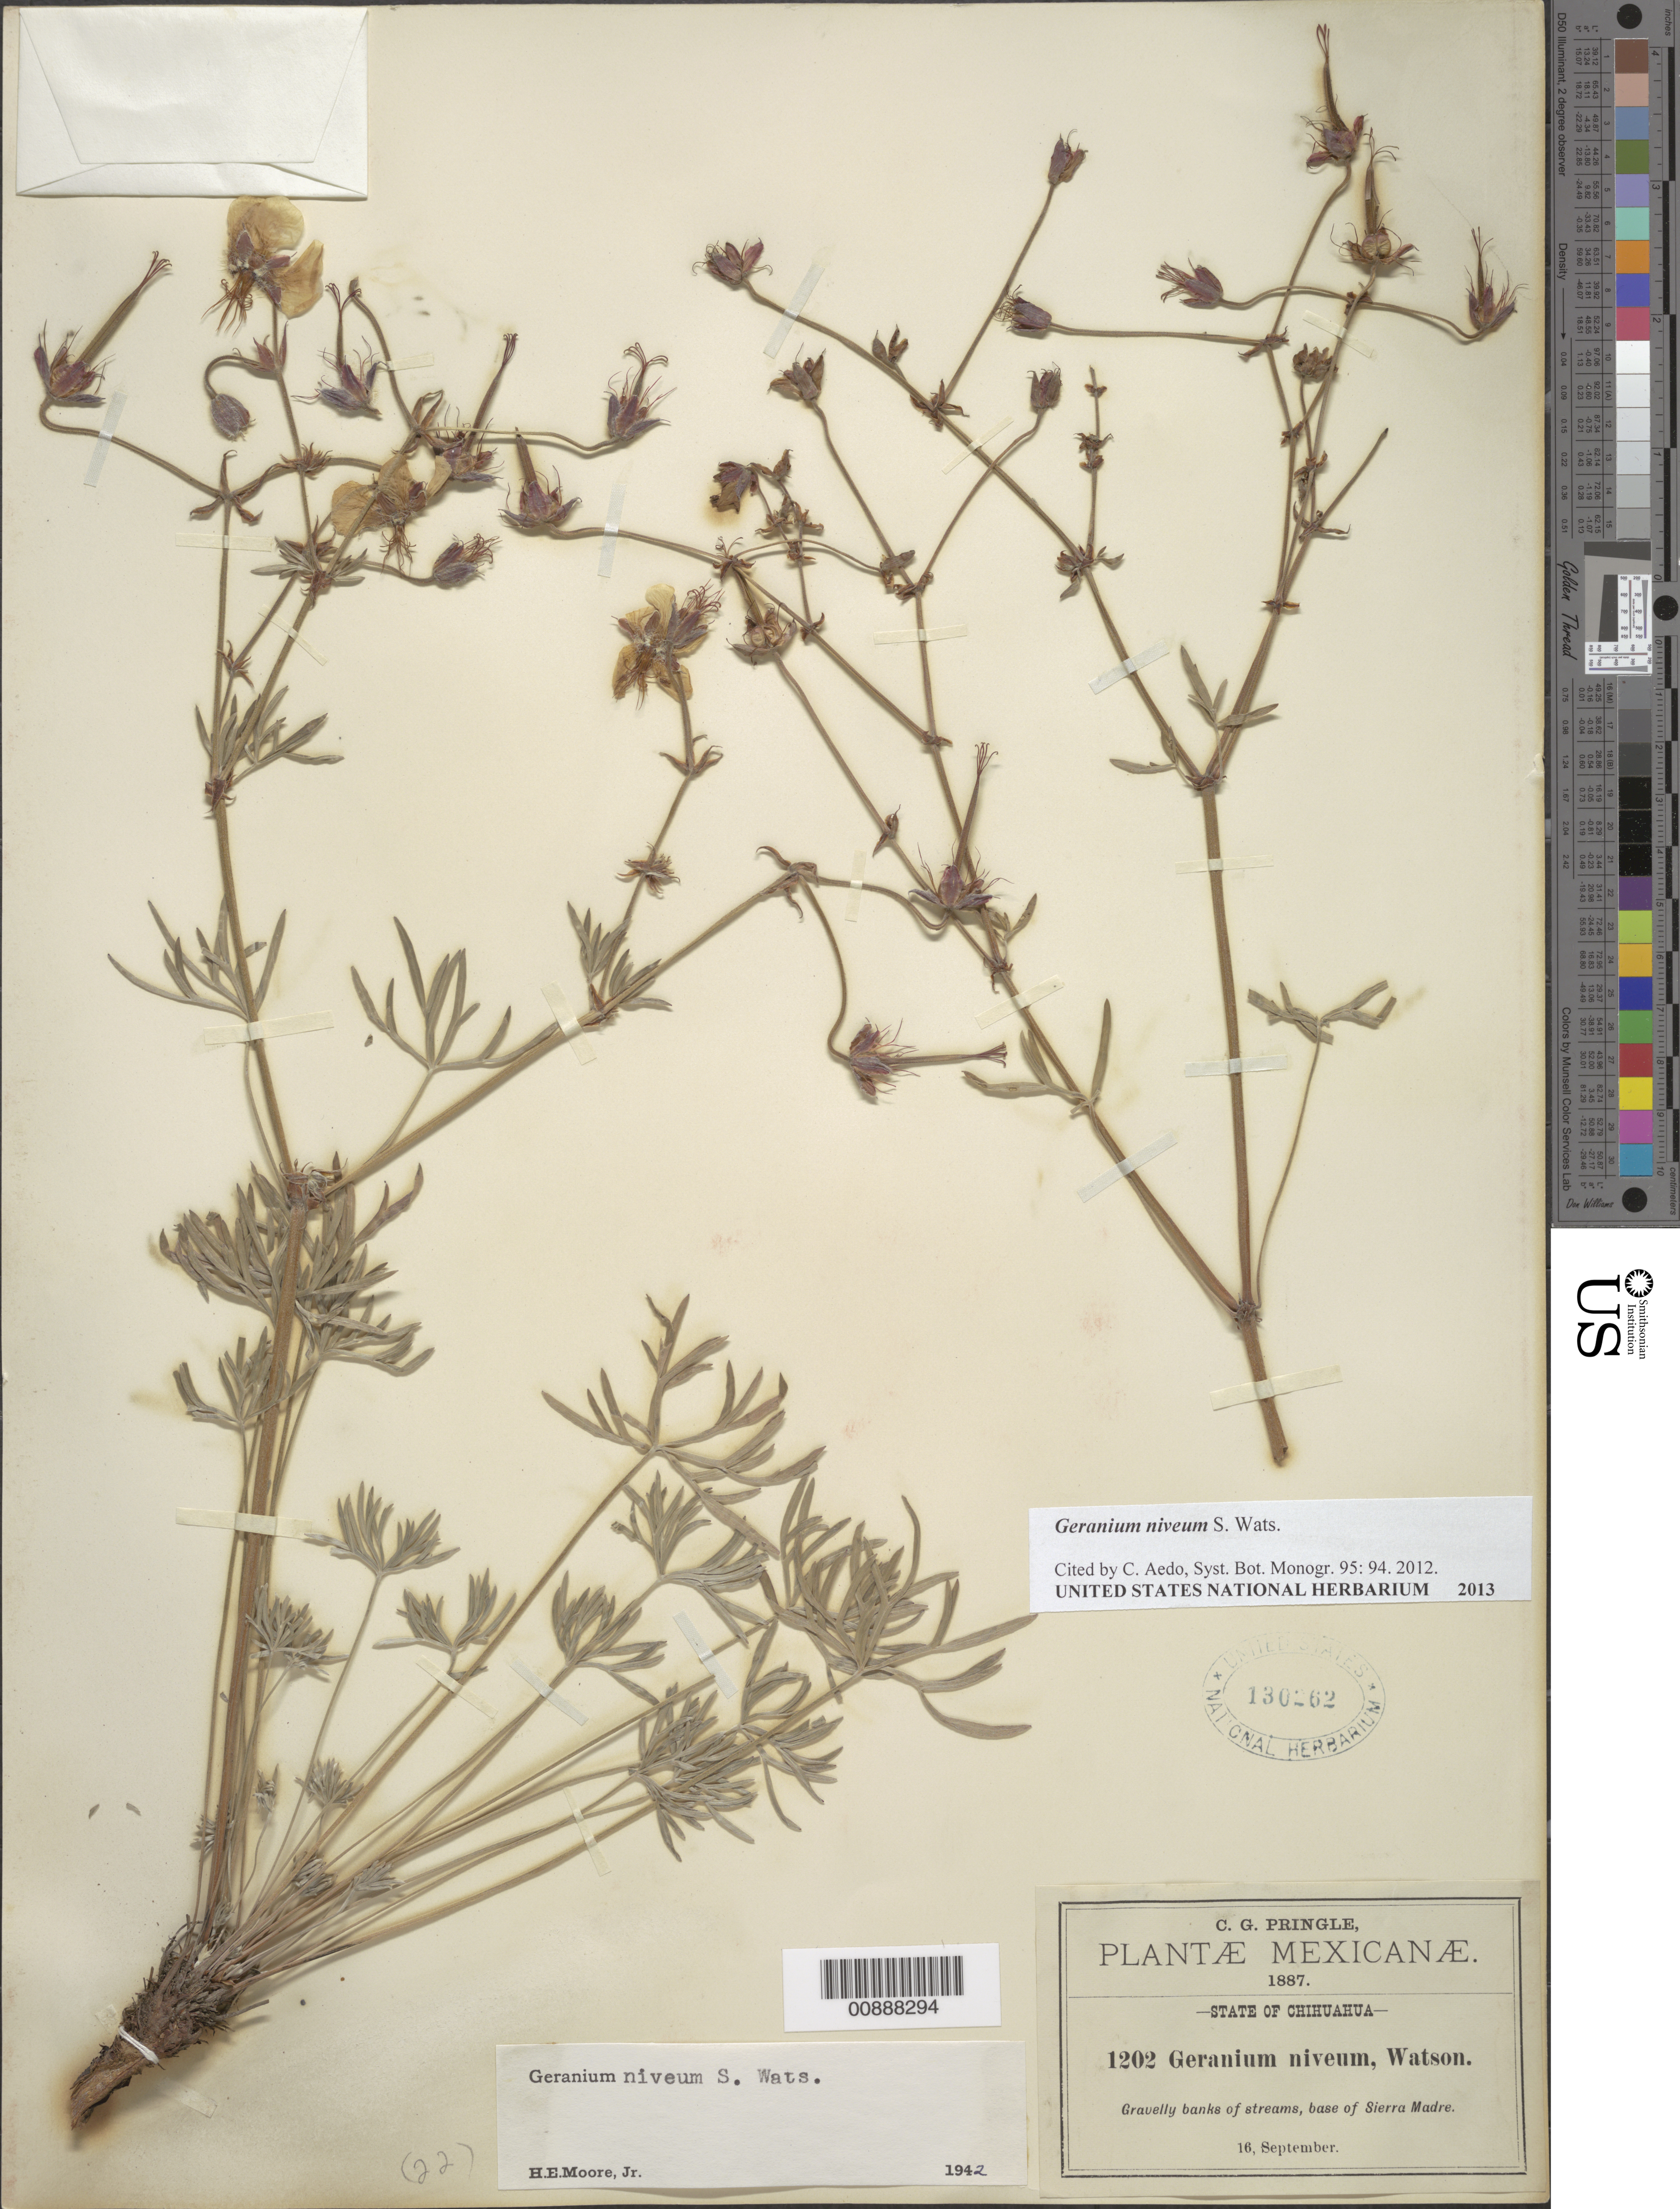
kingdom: Plantae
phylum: Tracheophyta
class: Magnoliopsida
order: Geraniales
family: Geraniaceae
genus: Geranium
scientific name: Geranium niveum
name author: S. Watson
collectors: C. G. Pringle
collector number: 1202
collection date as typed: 16 Sep 1887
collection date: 1887-09-16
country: Mexico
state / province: Chihuahua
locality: Base of Sierra Madre, Chihuahua.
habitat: Gravelly banks of streams.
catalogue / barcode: US 130262